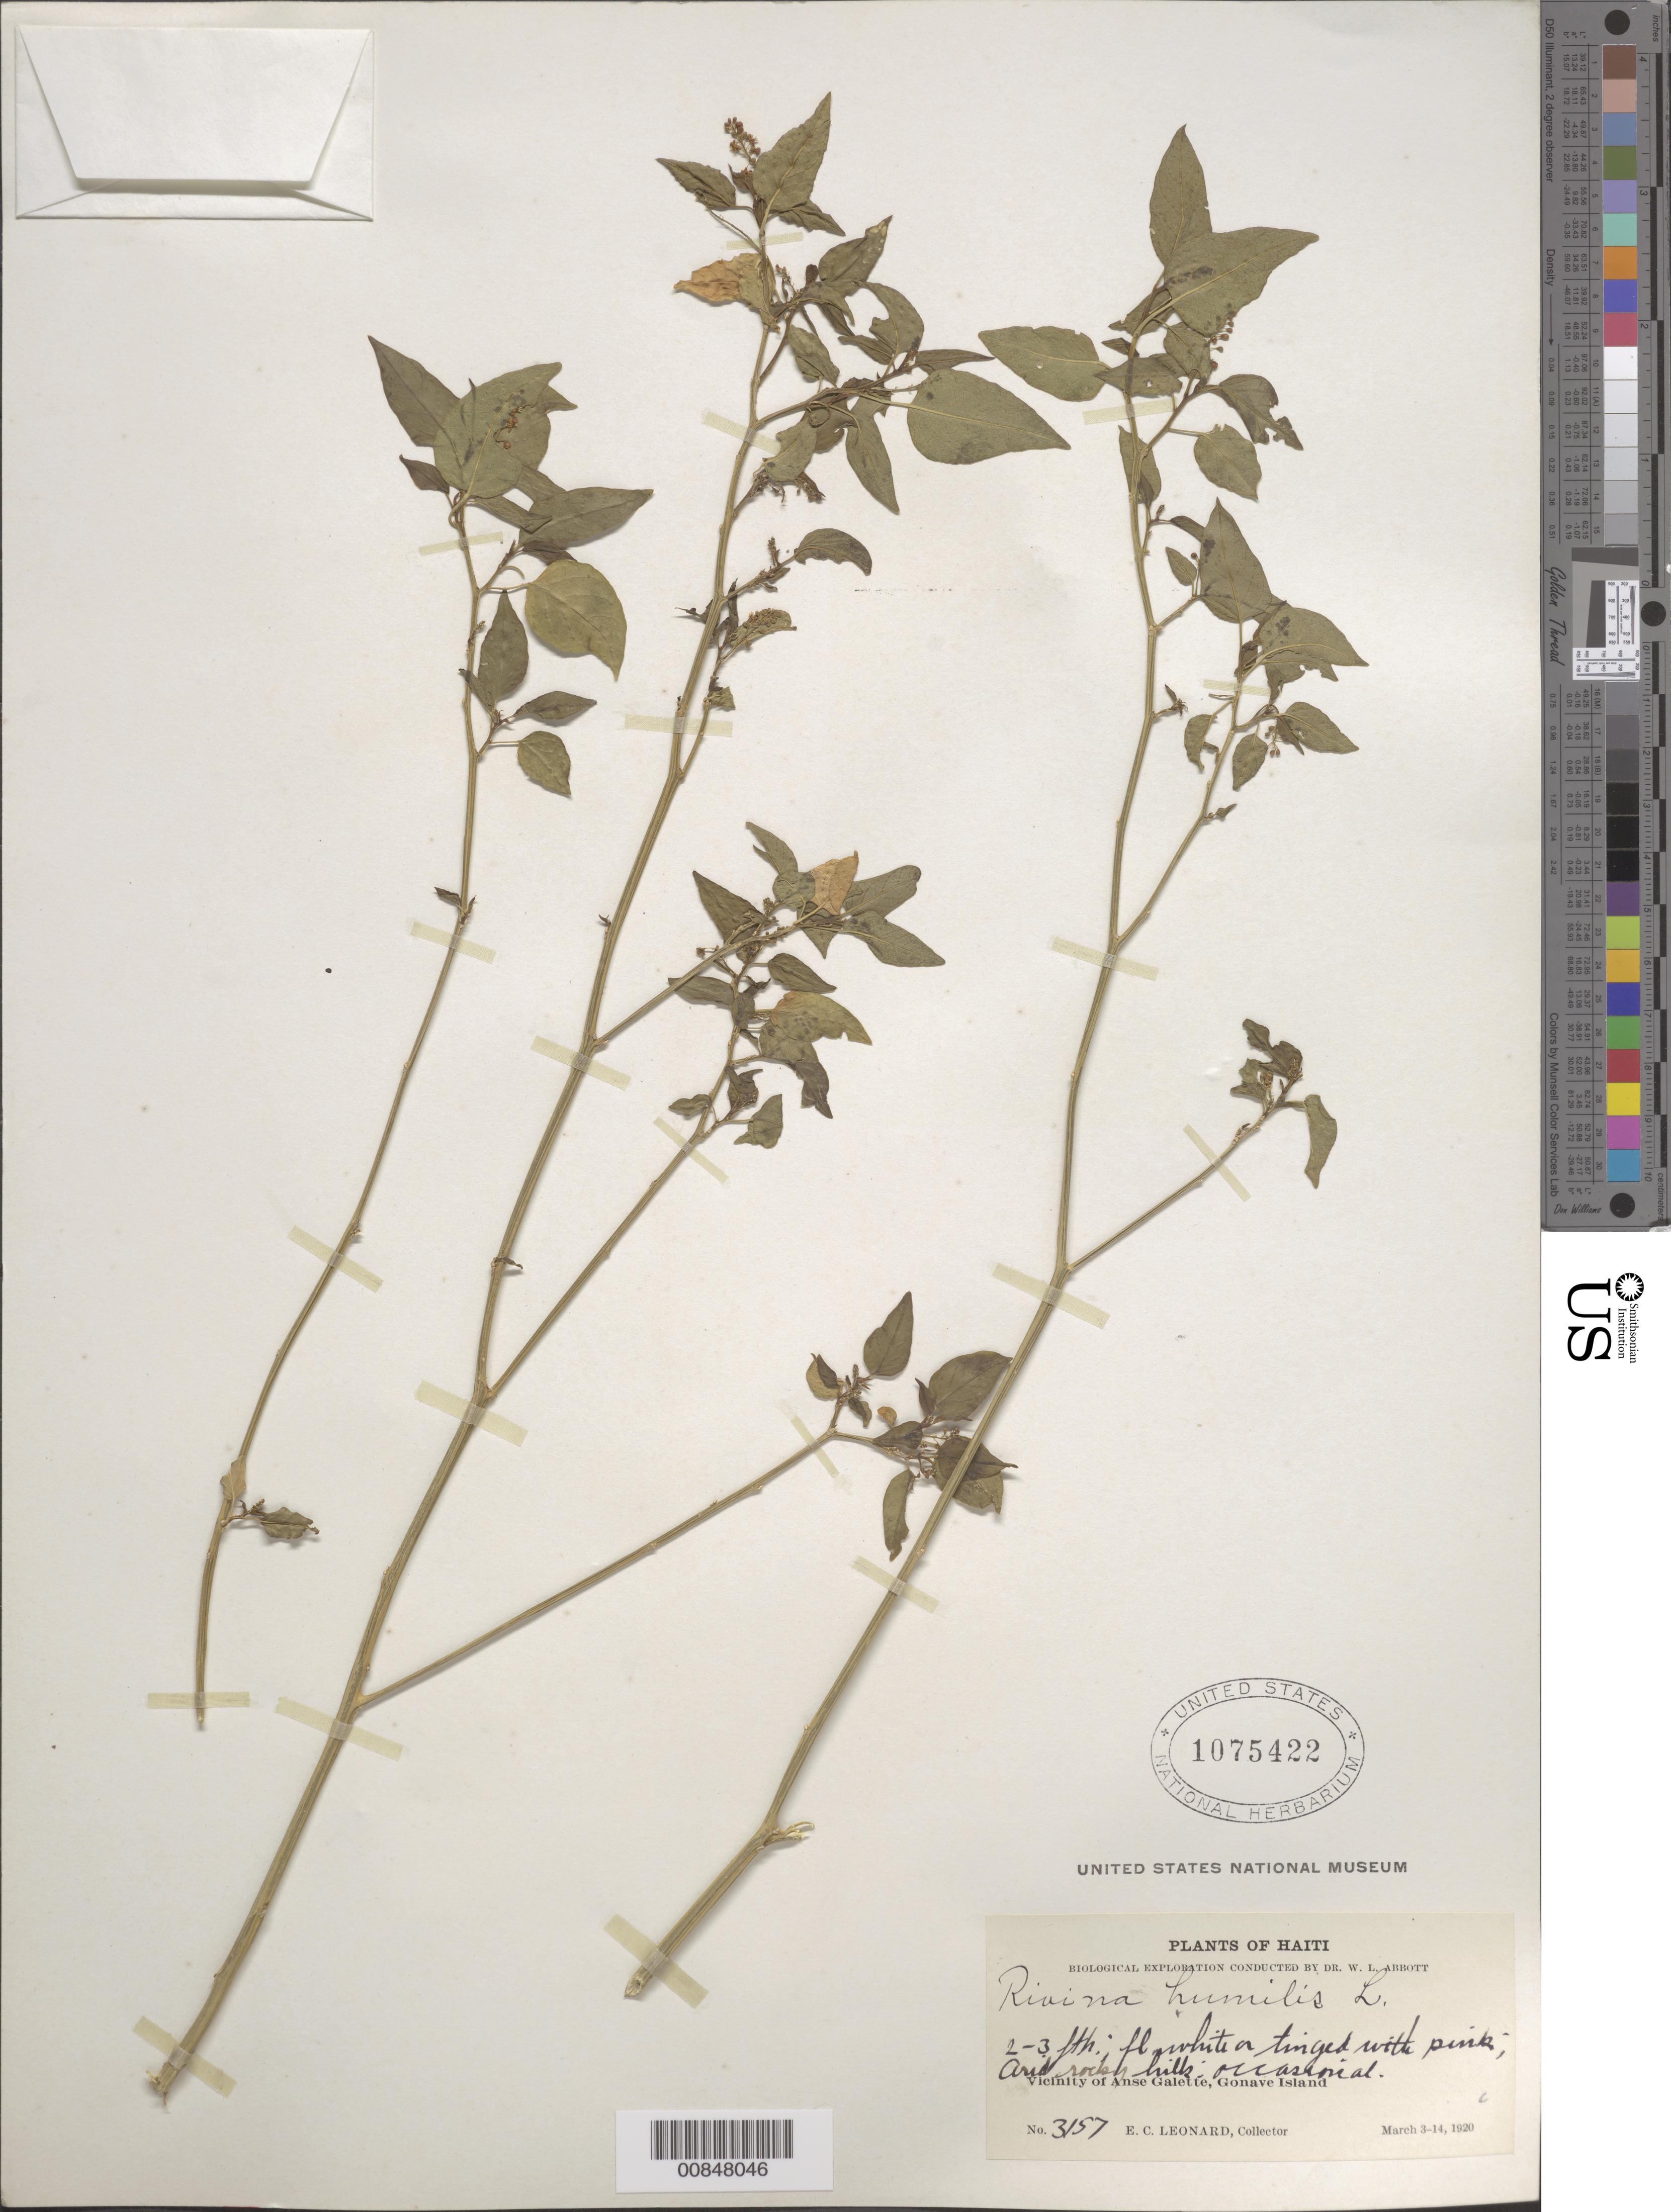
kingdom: Plantae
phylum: Tracheophyta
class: Magnoliopsida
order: Caryophyllales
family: Phytolaccaceae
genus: Rivina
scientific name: Rivina humilis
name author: L.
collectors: E. C. Leonard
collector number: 3157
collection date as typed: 03 Mar 1920 to 14 Mar 1920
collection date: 1920-03-03/1920-03-14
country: Haiti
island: Gonave I.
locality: Vicinity of Anse Galette, Gonave Island.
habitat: Arid rocky hills.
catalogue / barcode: US 1075422